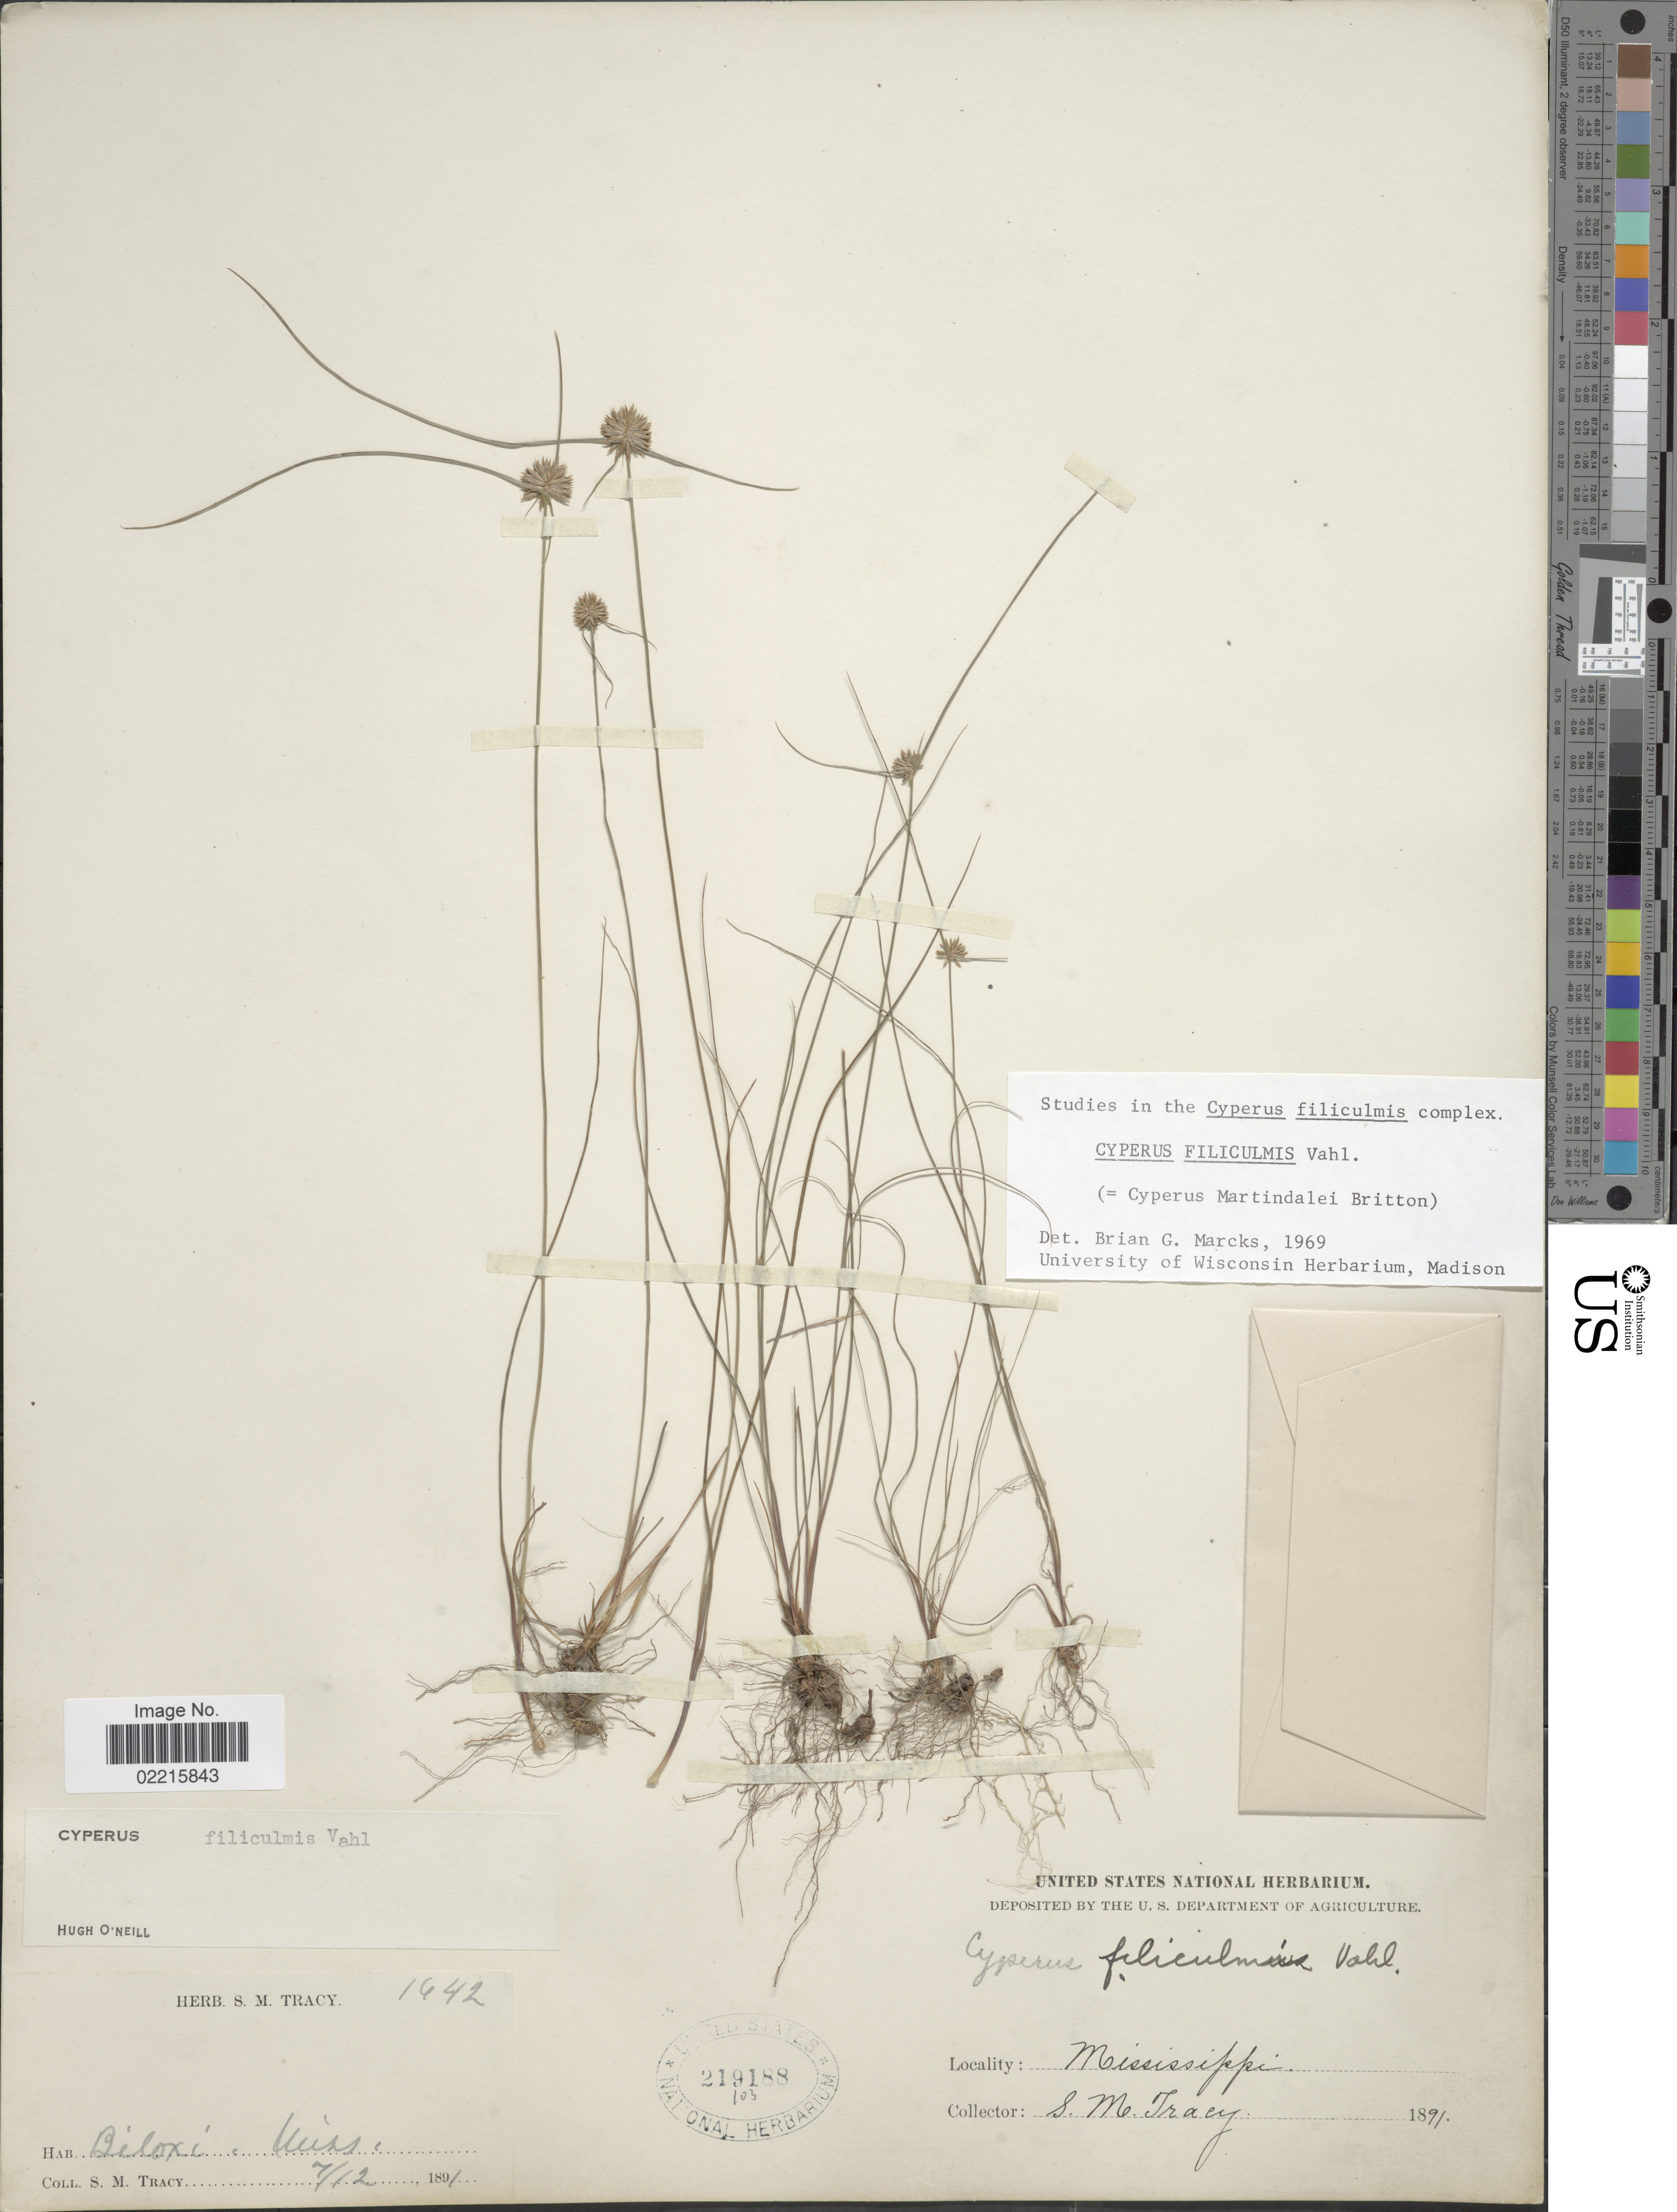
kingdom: Plantae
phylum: Tracheophyta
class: Liliopsida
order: Poales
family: Cyperaceae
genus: Cyperus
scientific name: Cyperus filiculmis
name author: Vahl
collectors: S. M. Tracy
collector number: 1642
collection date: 1891-07-12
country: United States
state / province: Mississippi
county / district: Harrison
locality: Biloxi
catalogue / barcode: US 219188